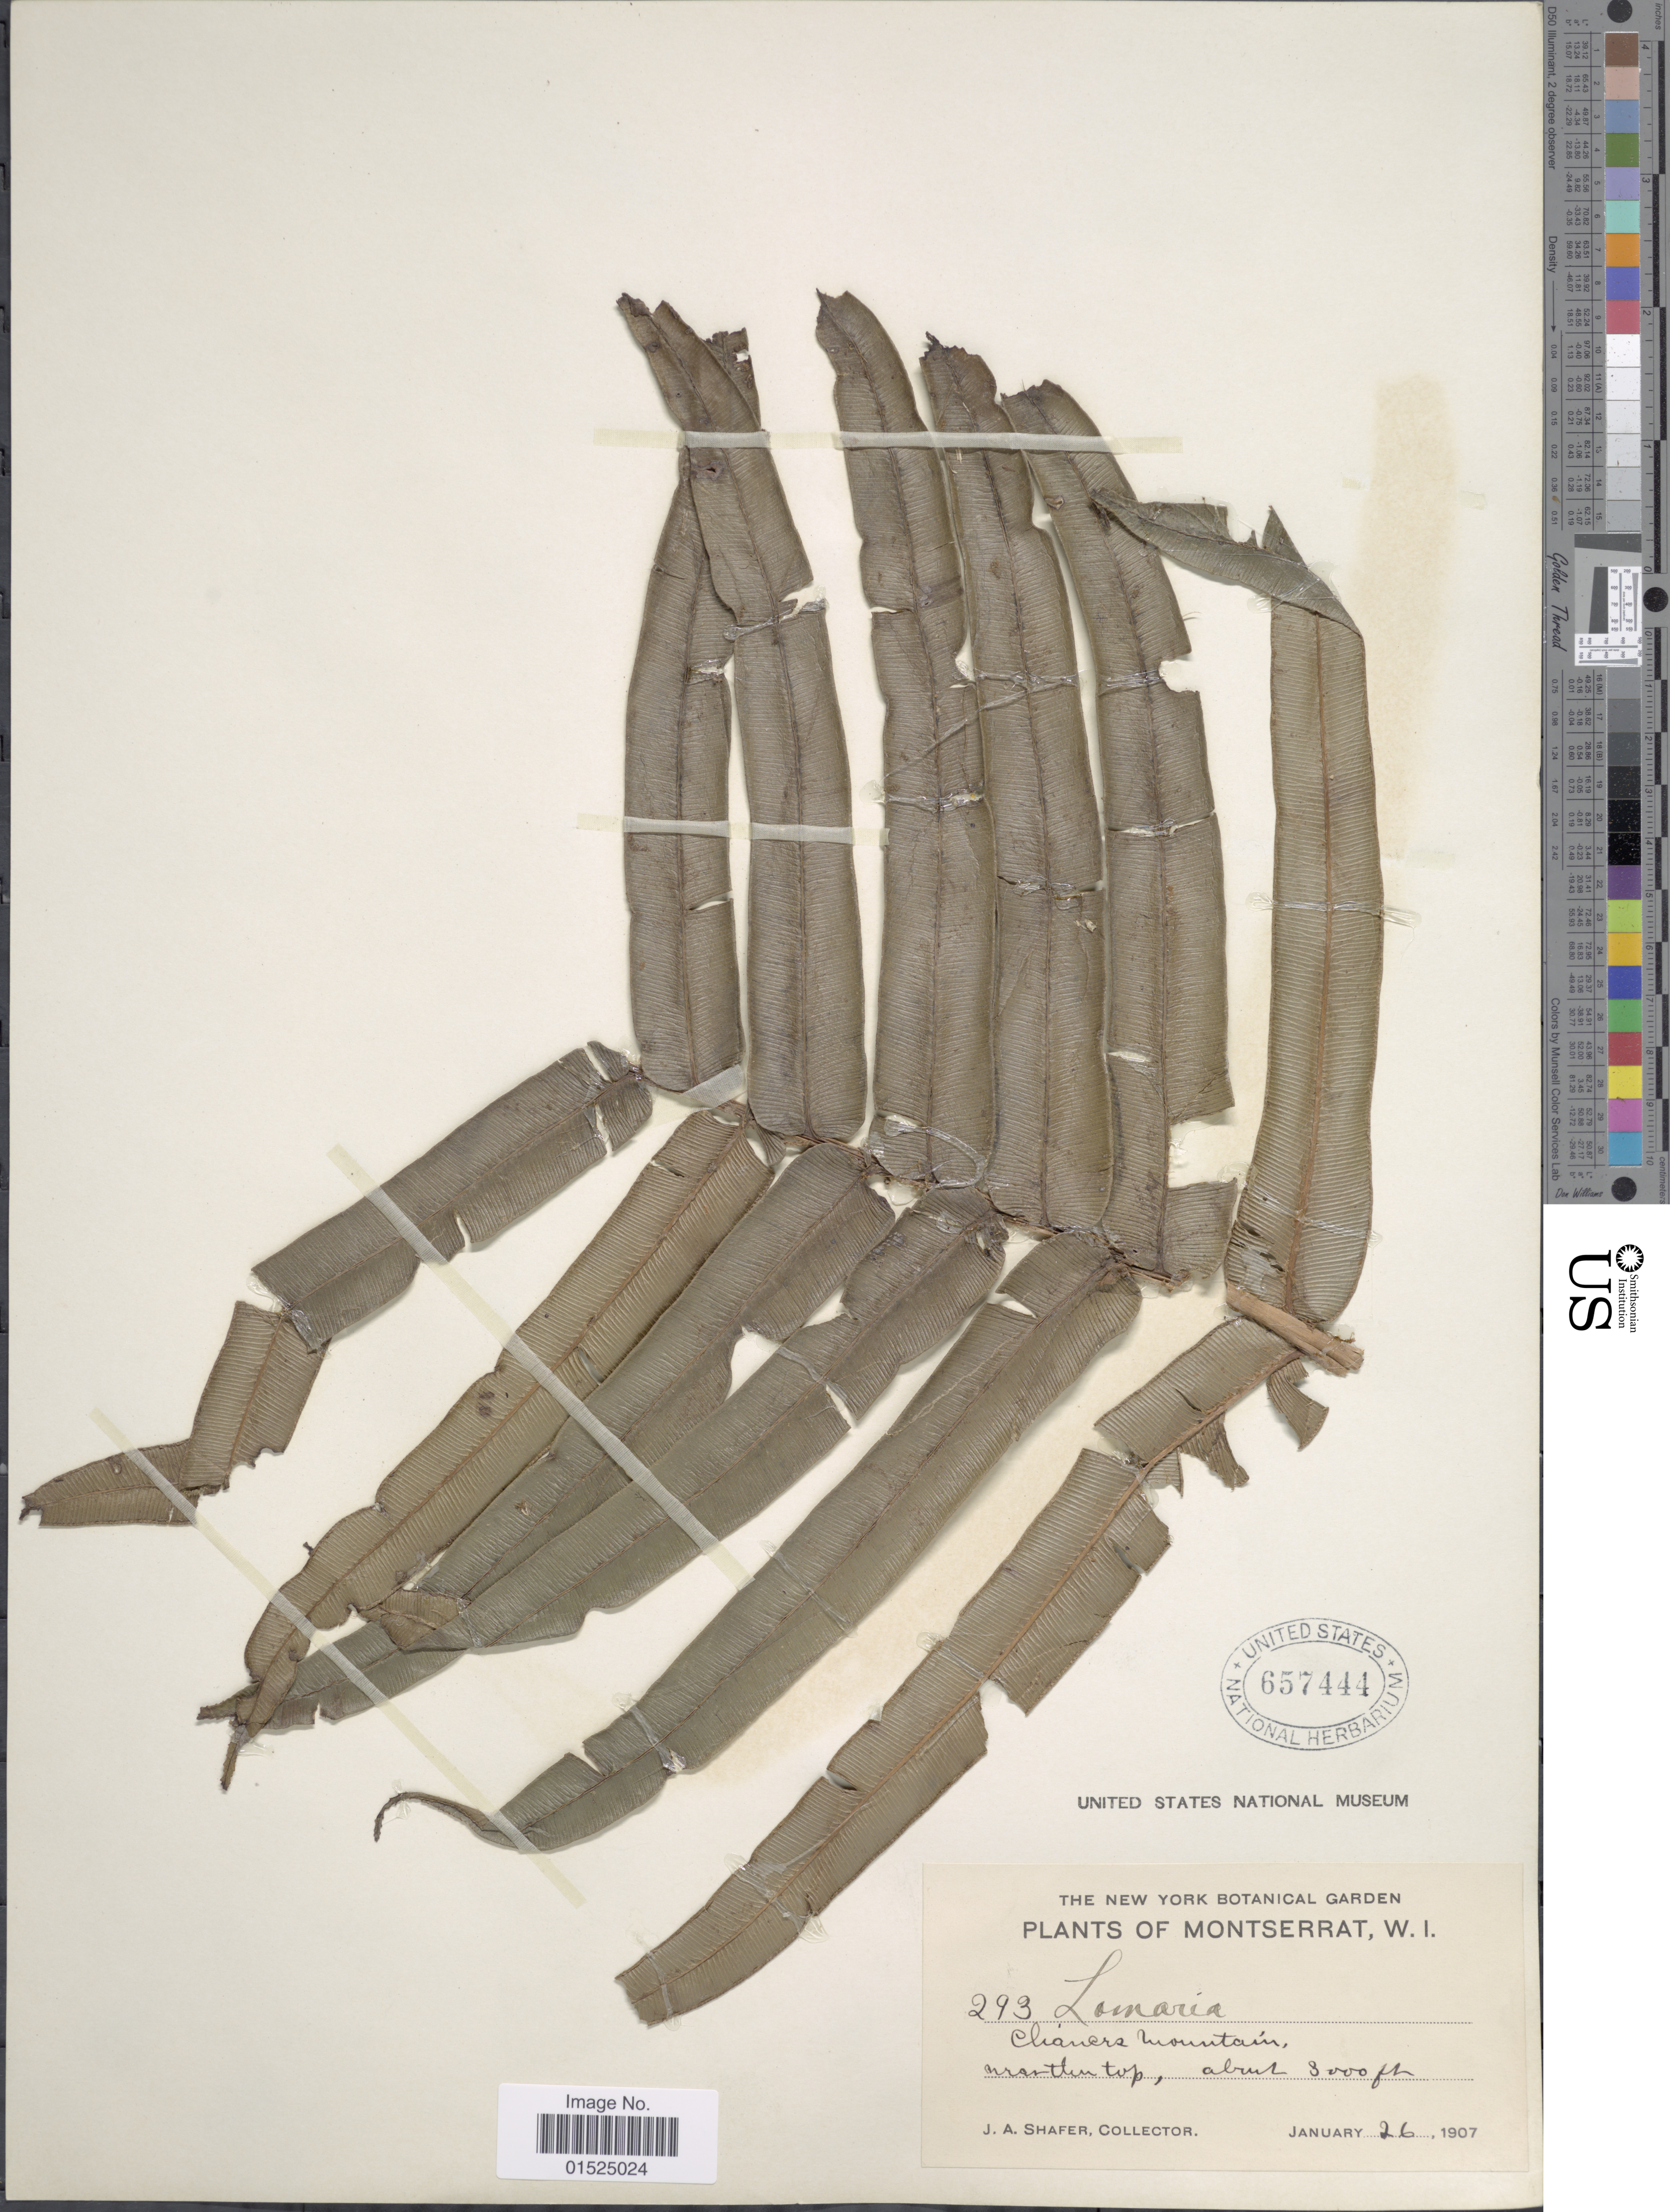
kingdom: Plantae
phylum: Tracheophyta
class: Polypodiopsida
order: Polypodiales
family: Blechnaceae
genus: Blechnum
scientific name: Blechnum ryanii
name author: Hieron.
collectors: J. A. Shafer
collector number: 293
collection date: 1907-02-26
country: Montserrat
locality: Chances Mountain. Northern top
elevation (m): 914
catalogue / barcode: US 657444